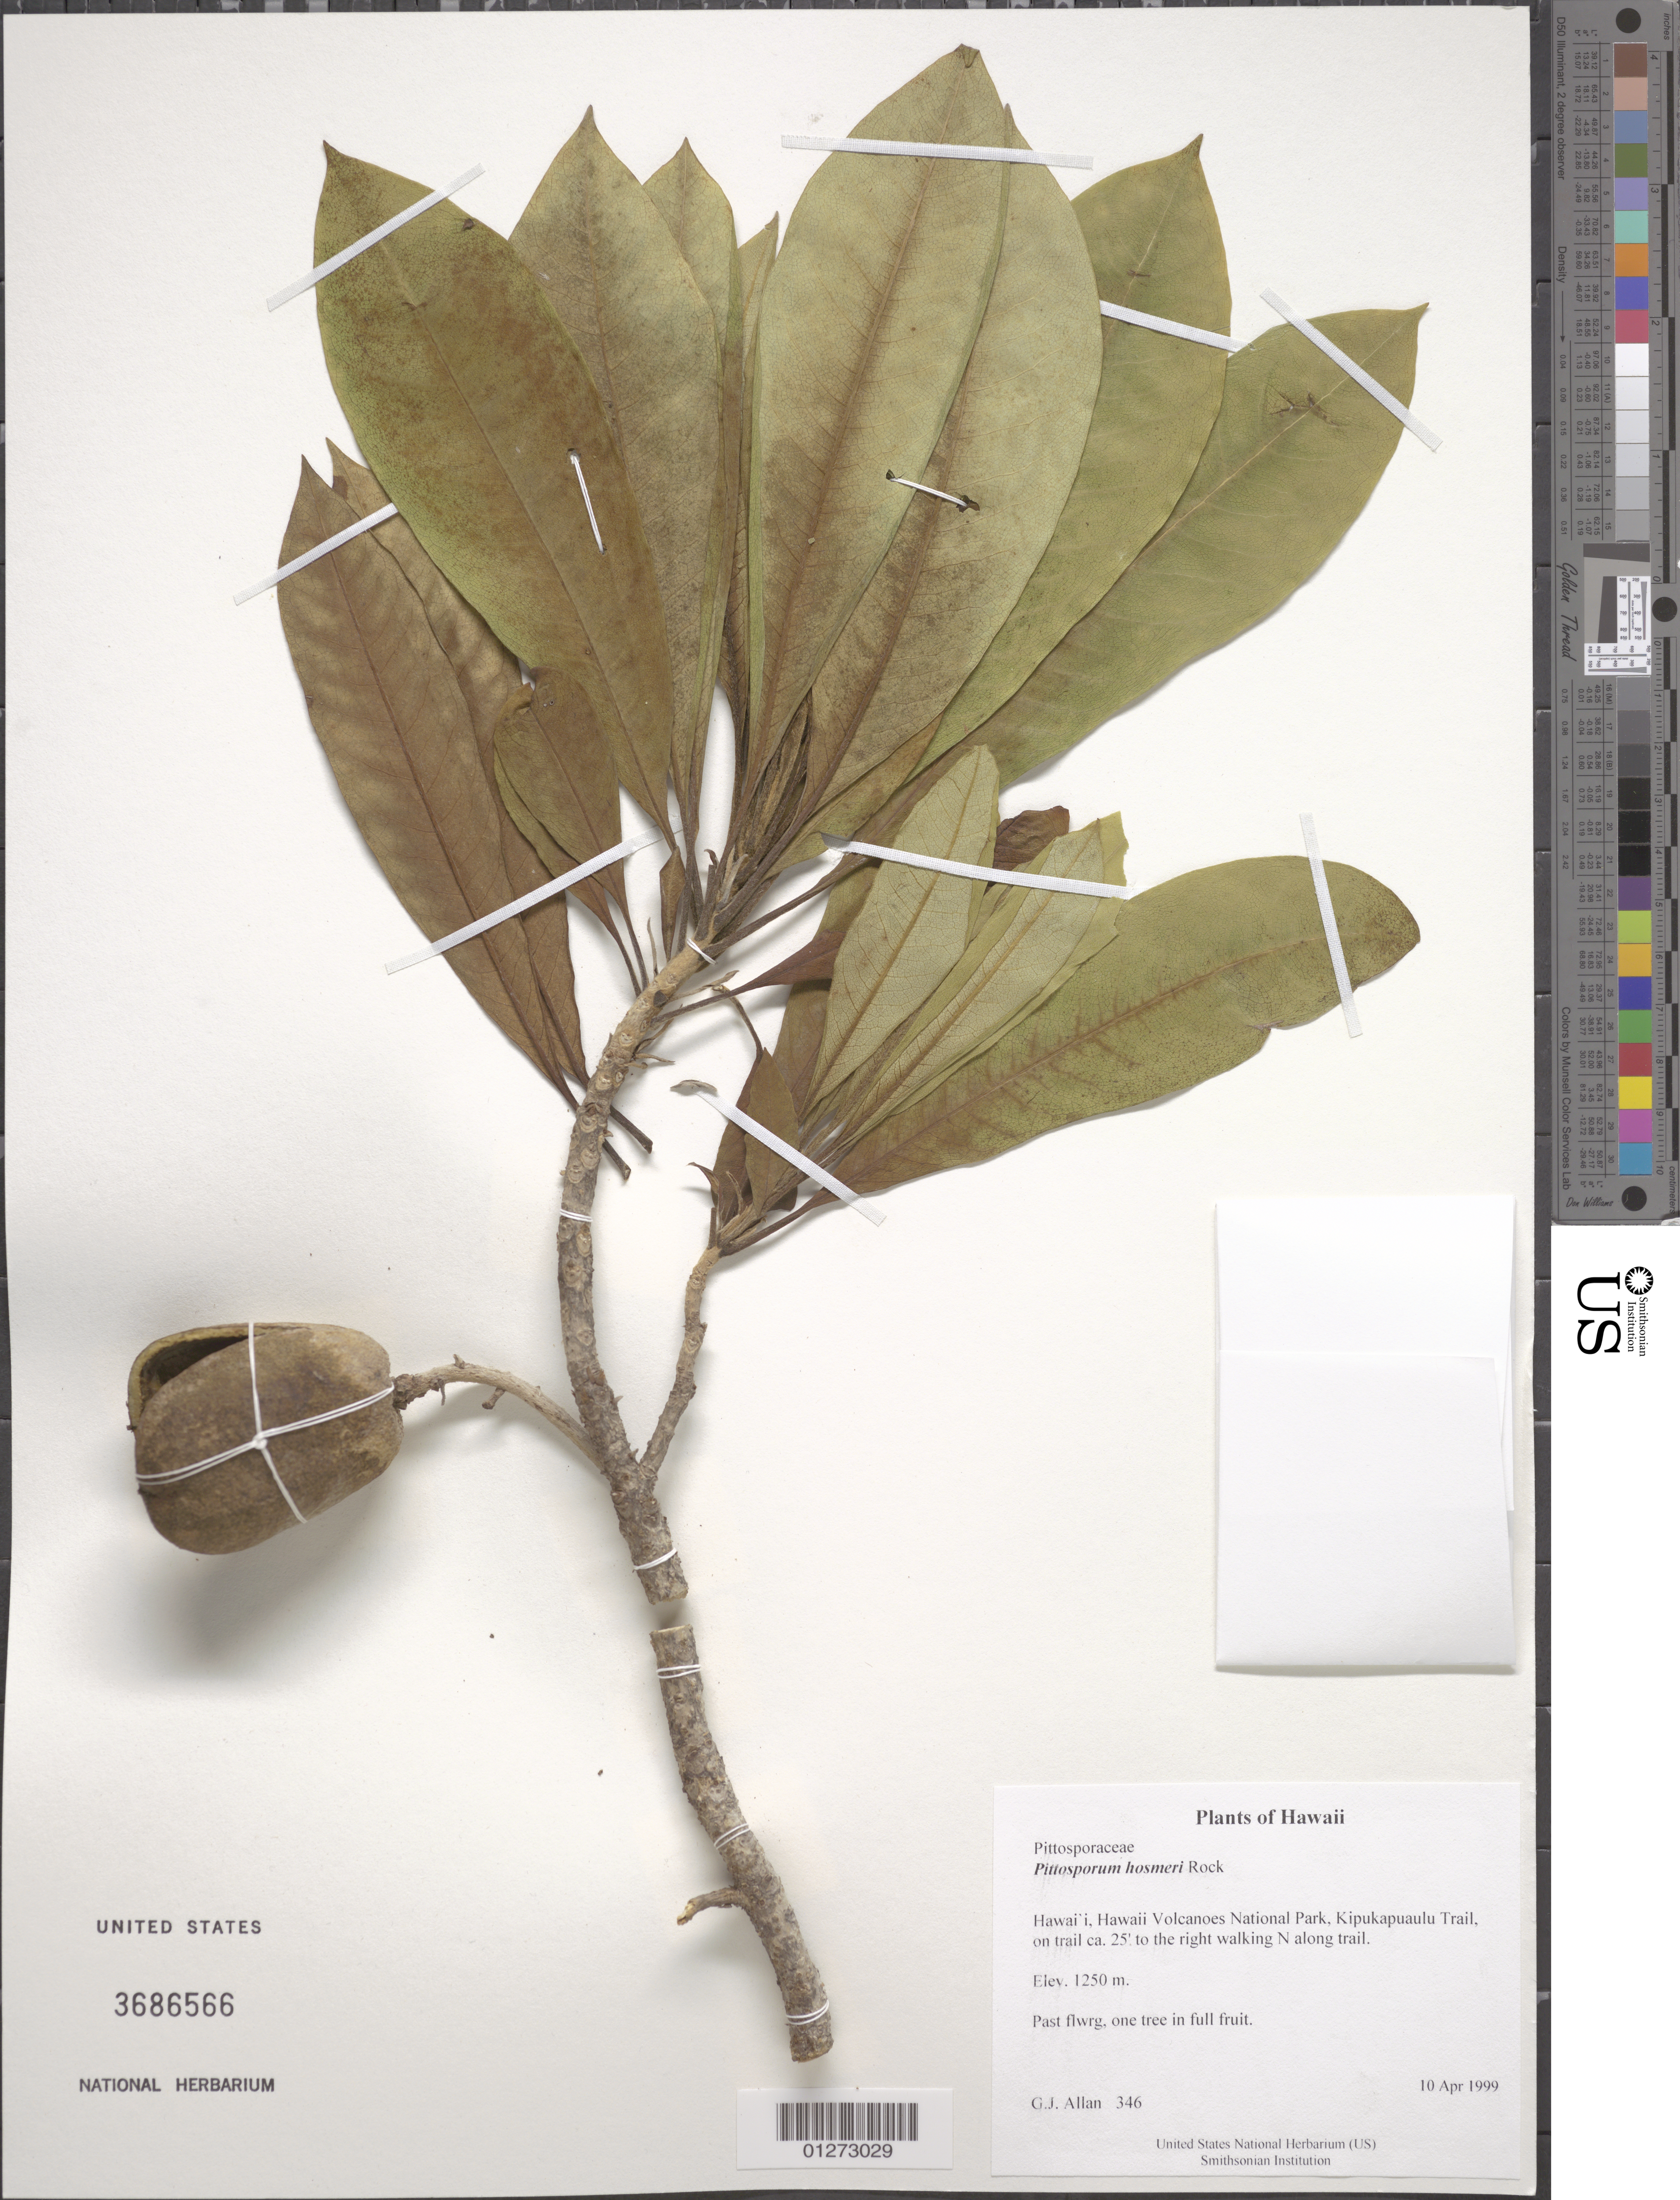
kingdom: Plantae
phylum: Tracheophyta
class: Magnoliopsida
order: Apiales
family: Pittosporaceae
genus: Pittosporum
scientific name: Pittosporum hosmeri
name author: Rock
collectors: G. Allan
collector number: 346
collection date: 1999-04-10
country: United States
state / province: Hawaii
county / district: Hawaii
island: Hawaii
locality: Hawaii Volcanoes National Park, Kipukapuaulu Trail, on trail ca. 25' to the right walking N along trail.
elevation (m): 1250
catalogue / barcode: US 3686566